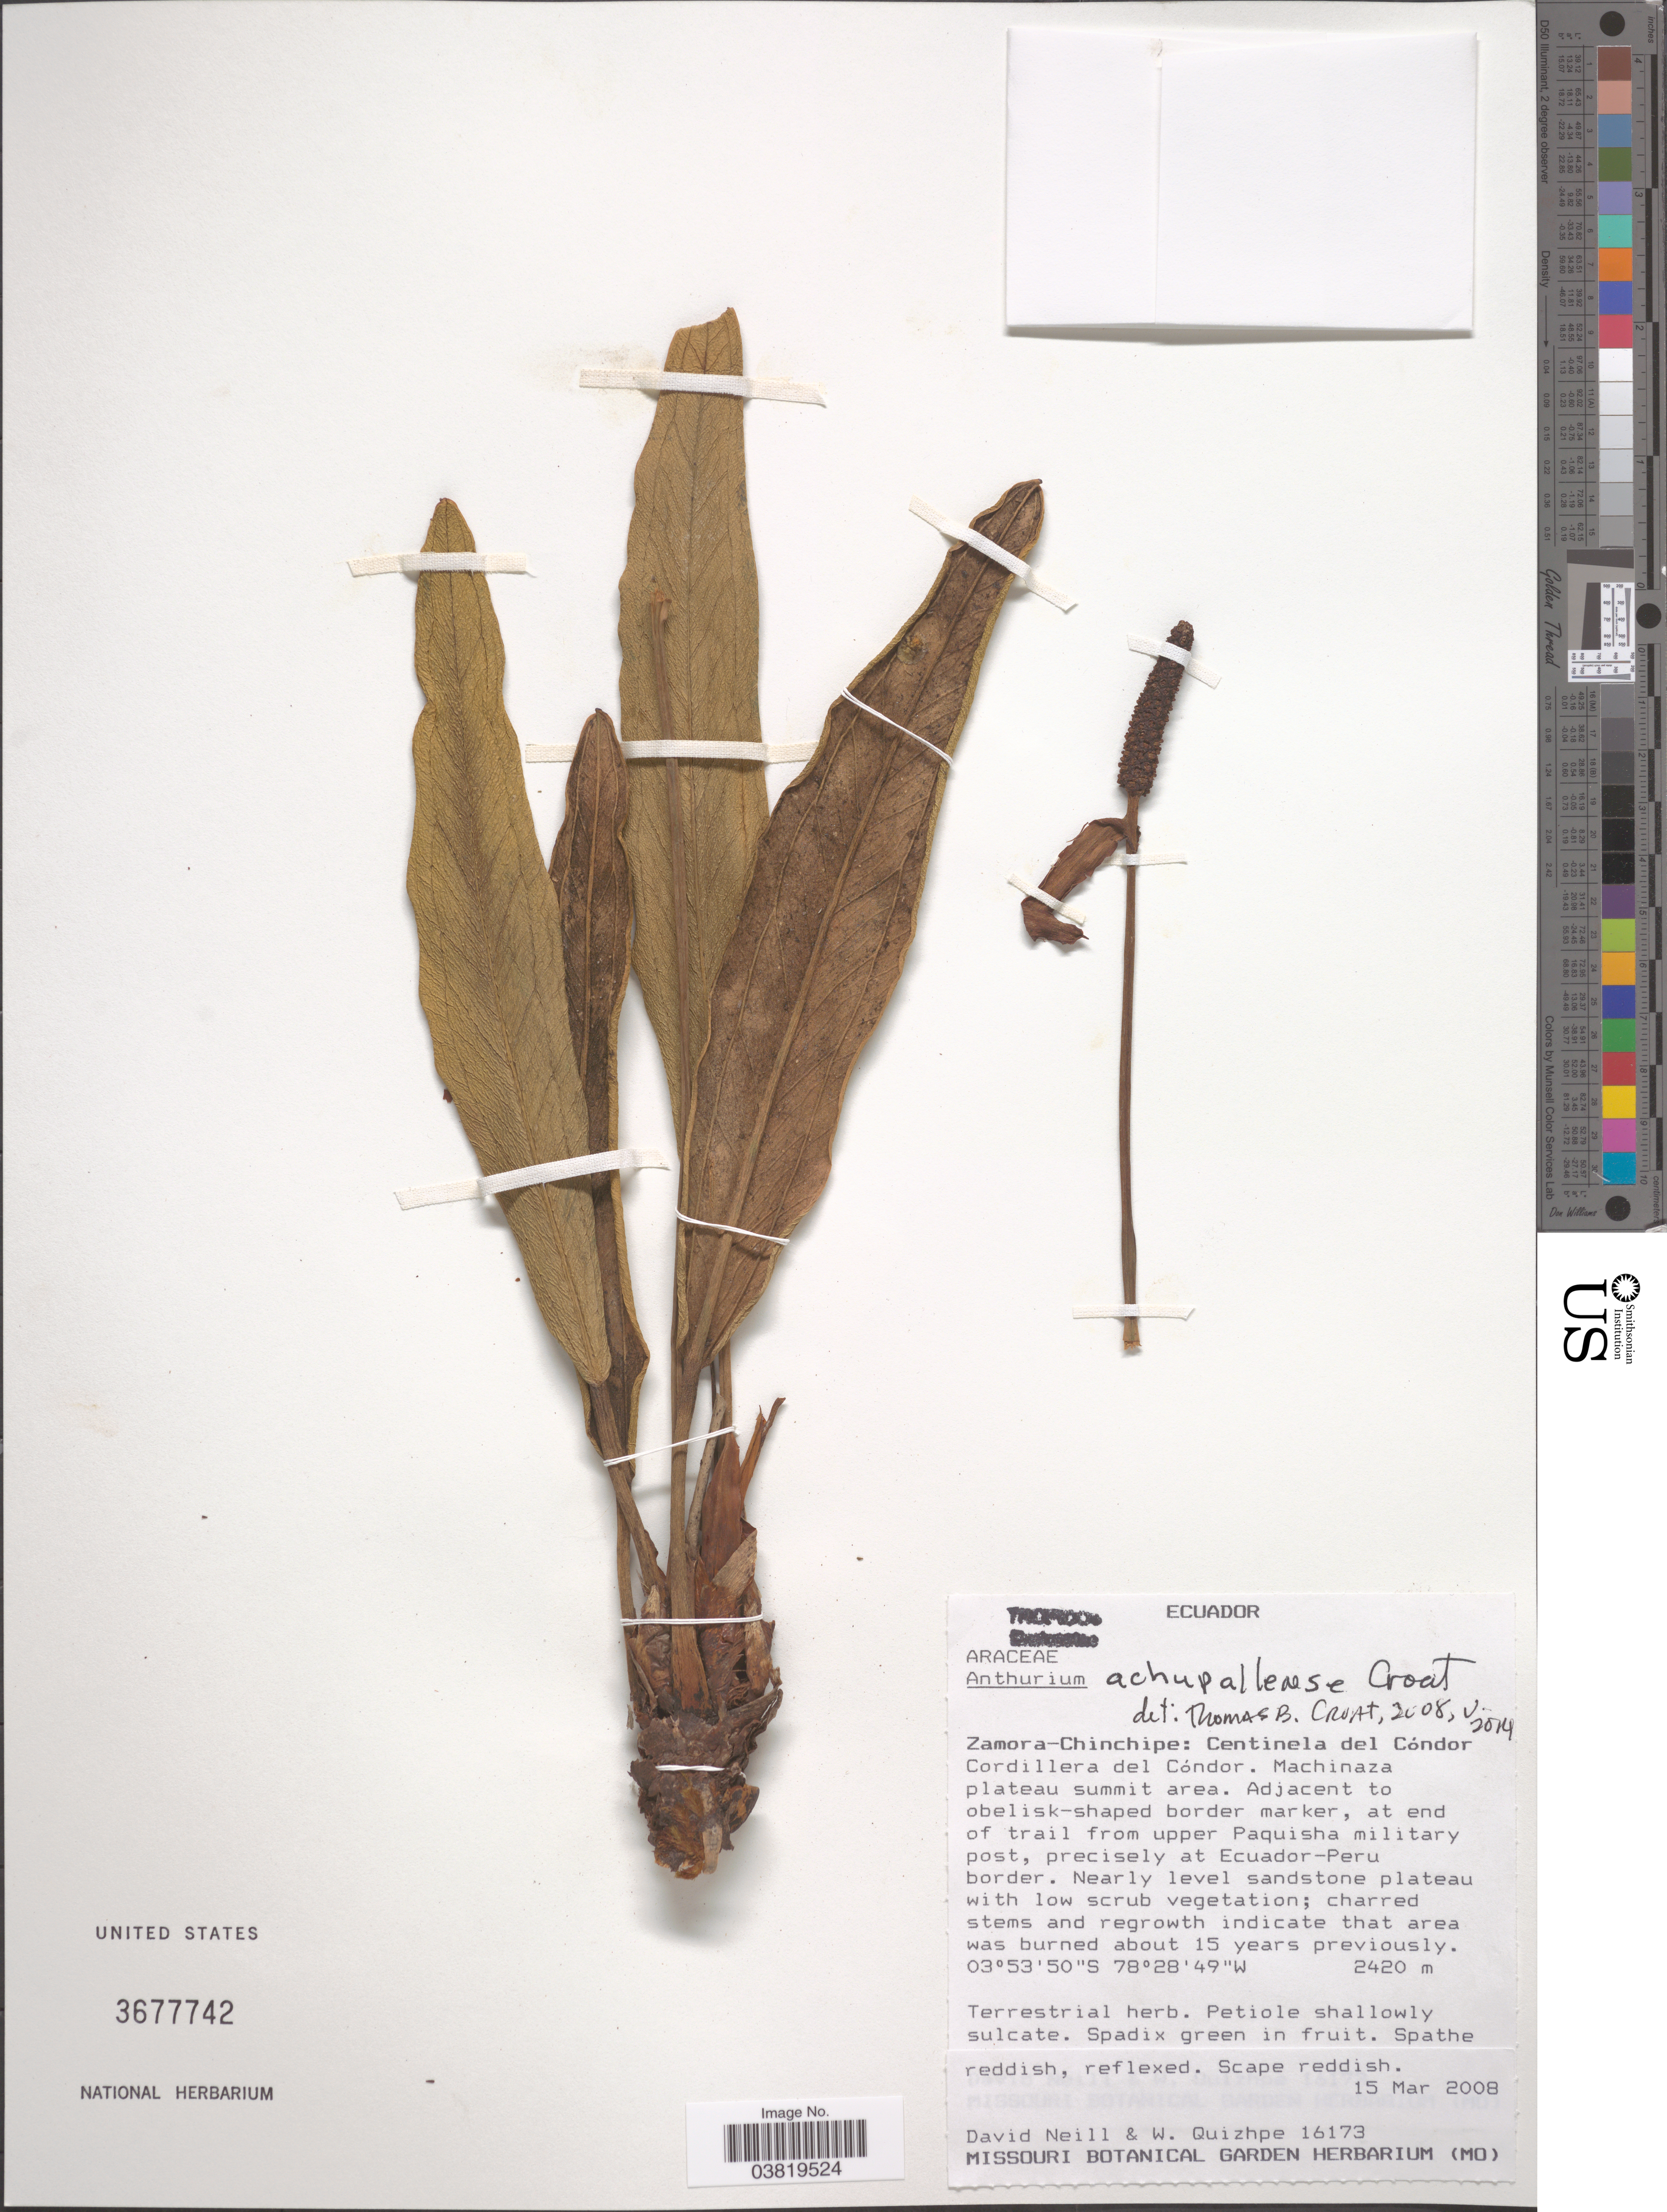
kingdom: Plantae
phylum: Tracheophyta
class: Liliopsida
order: Alismatales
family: Araceae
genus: Anthurium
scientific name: Anthurium achupallense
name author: Croat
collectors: D. A. Neill & W. Quizhpe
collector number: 16173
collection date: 2008-03-15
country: Ecuador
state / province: Zamora-Chinchipe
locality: Centinela del Cóndor. Cordillera del Cóndor. Machinaza plateau summit area. Adjacent to obelisk-shaped border marker, at end of trail from upper Paquisha military post, precisely at Ecuador-Peru border.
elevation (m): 2420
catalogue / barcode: US 3677742